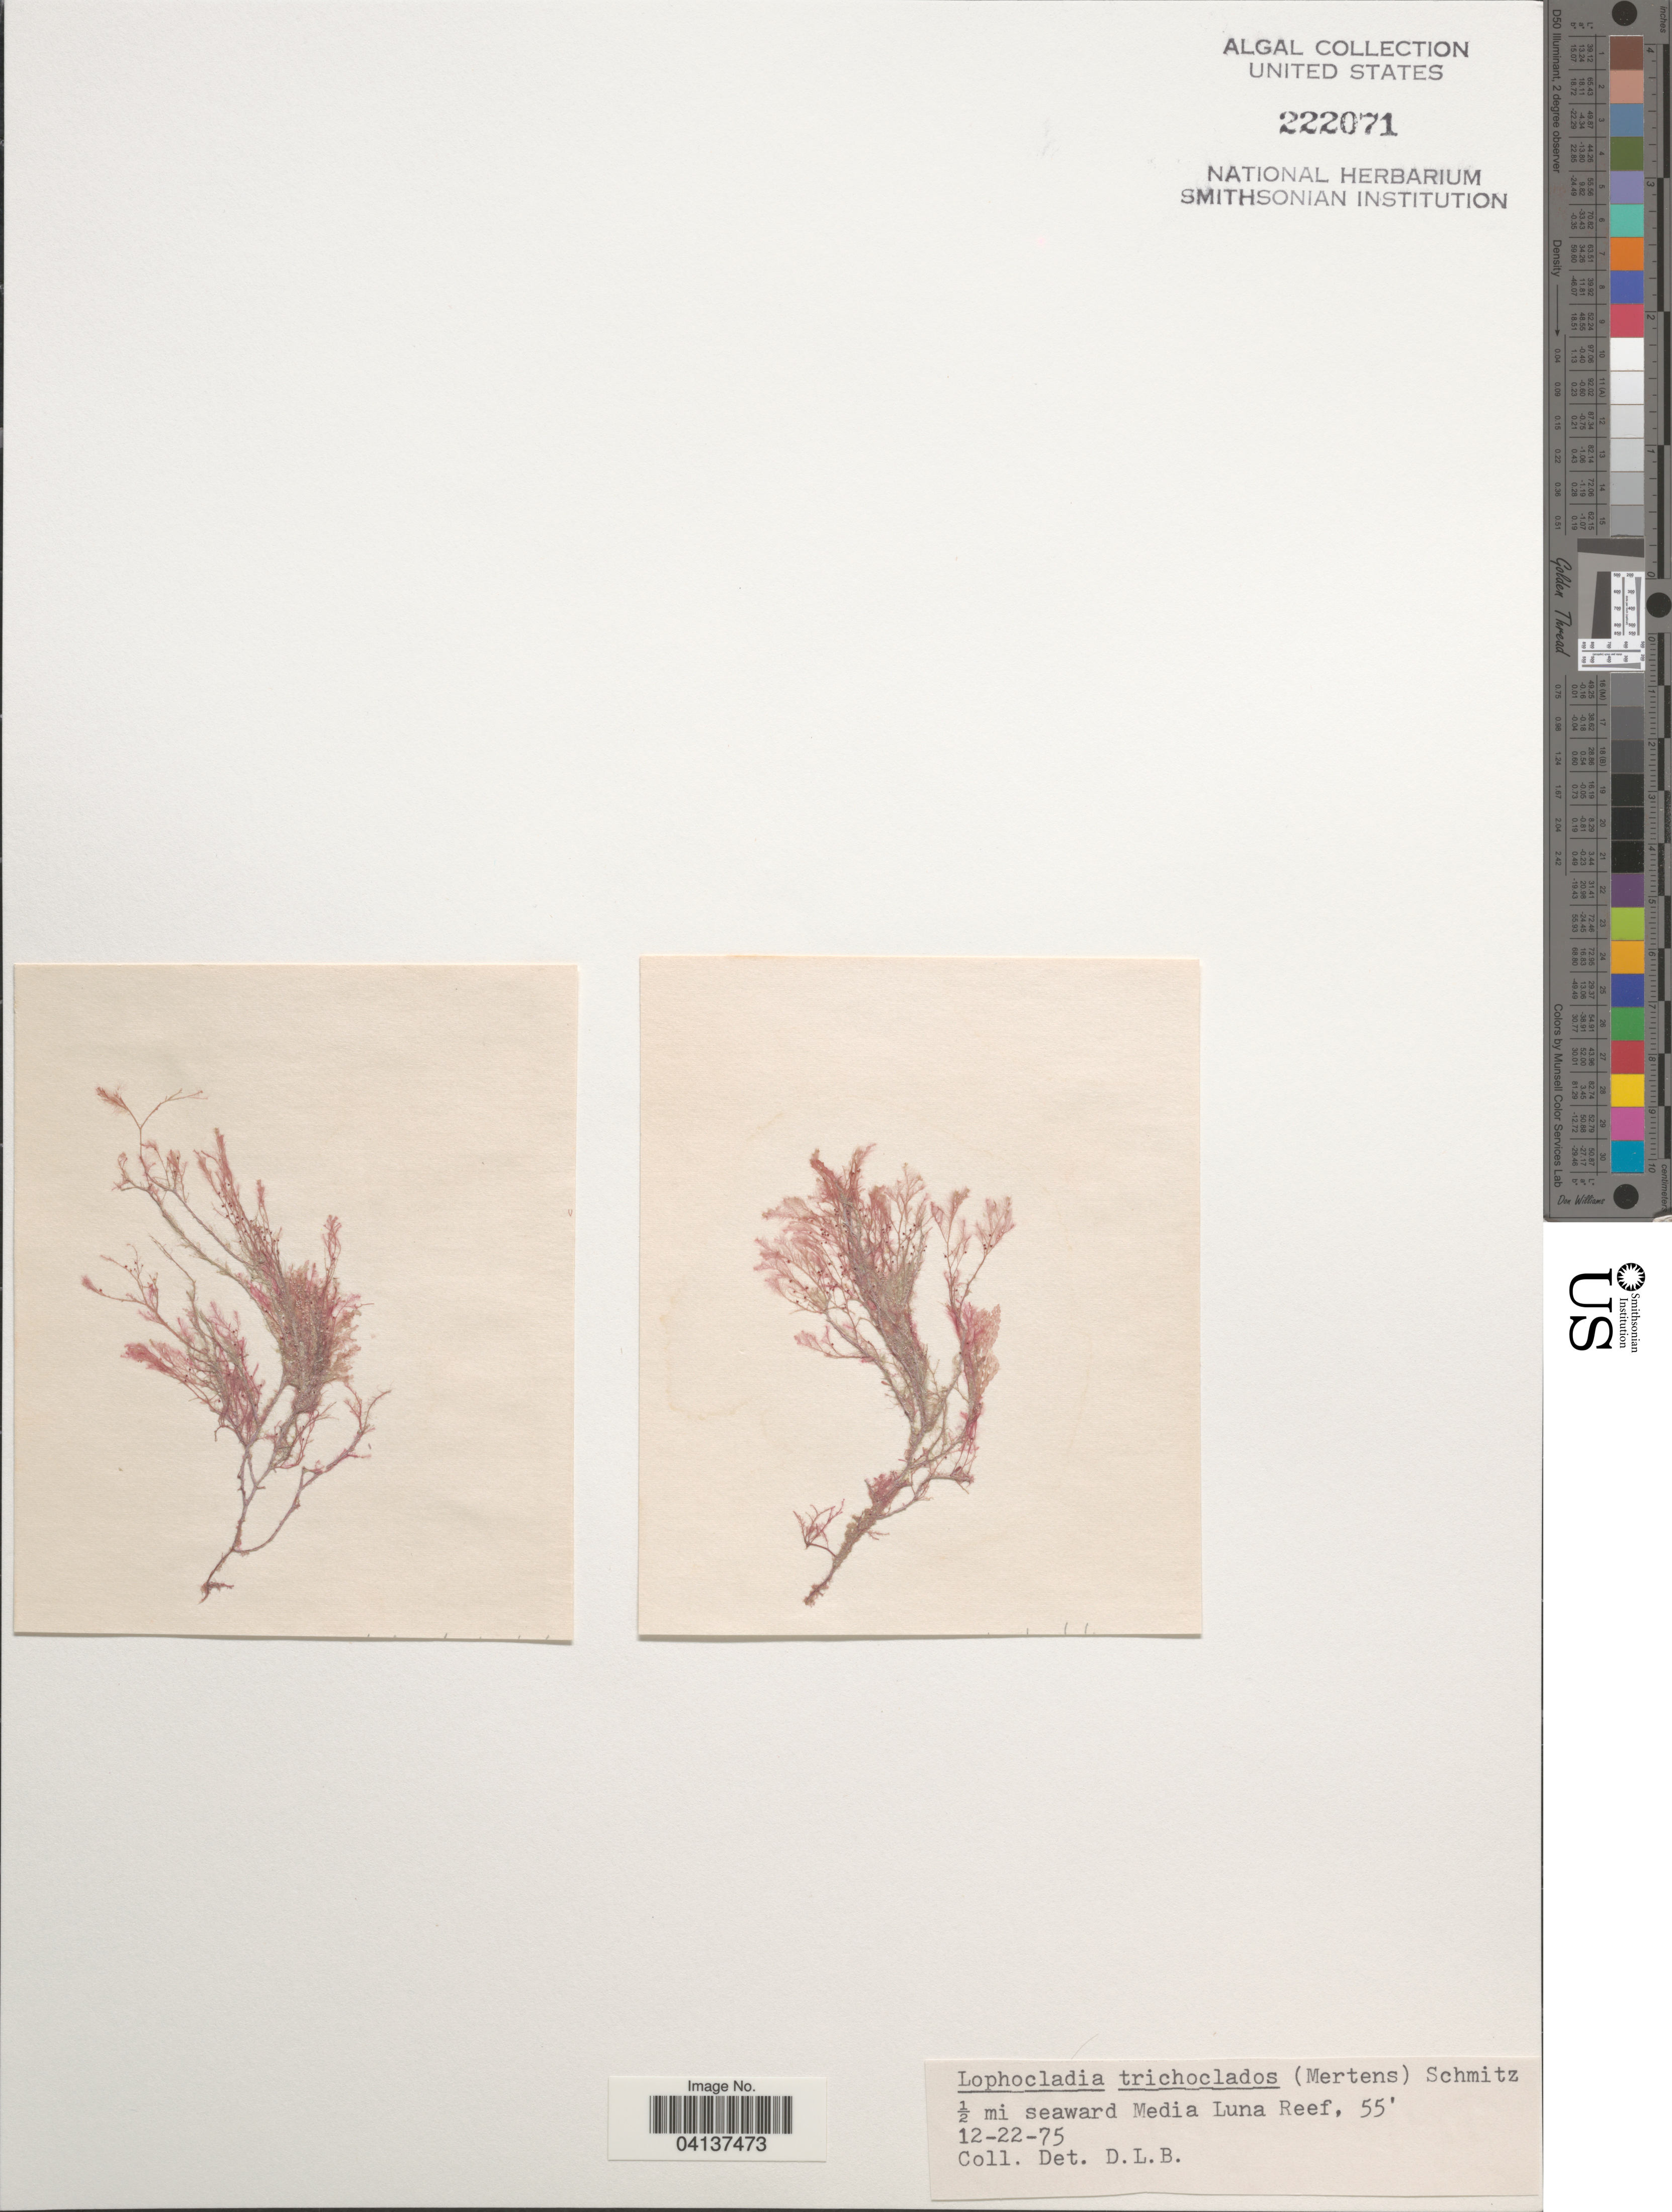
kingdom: Plantae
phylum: Rhodophyta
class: Florideophyceae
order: Ceramiales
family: Rhodomelaceae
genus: Lophocladia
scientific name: Lophocladia trichoclados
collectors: D. L. B.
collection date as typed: Transcribed d/m/y: 22/12/75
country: Puerto Rico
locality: ½ mi seaward Media Luna Reef.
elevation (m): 17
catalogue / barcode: US 222071